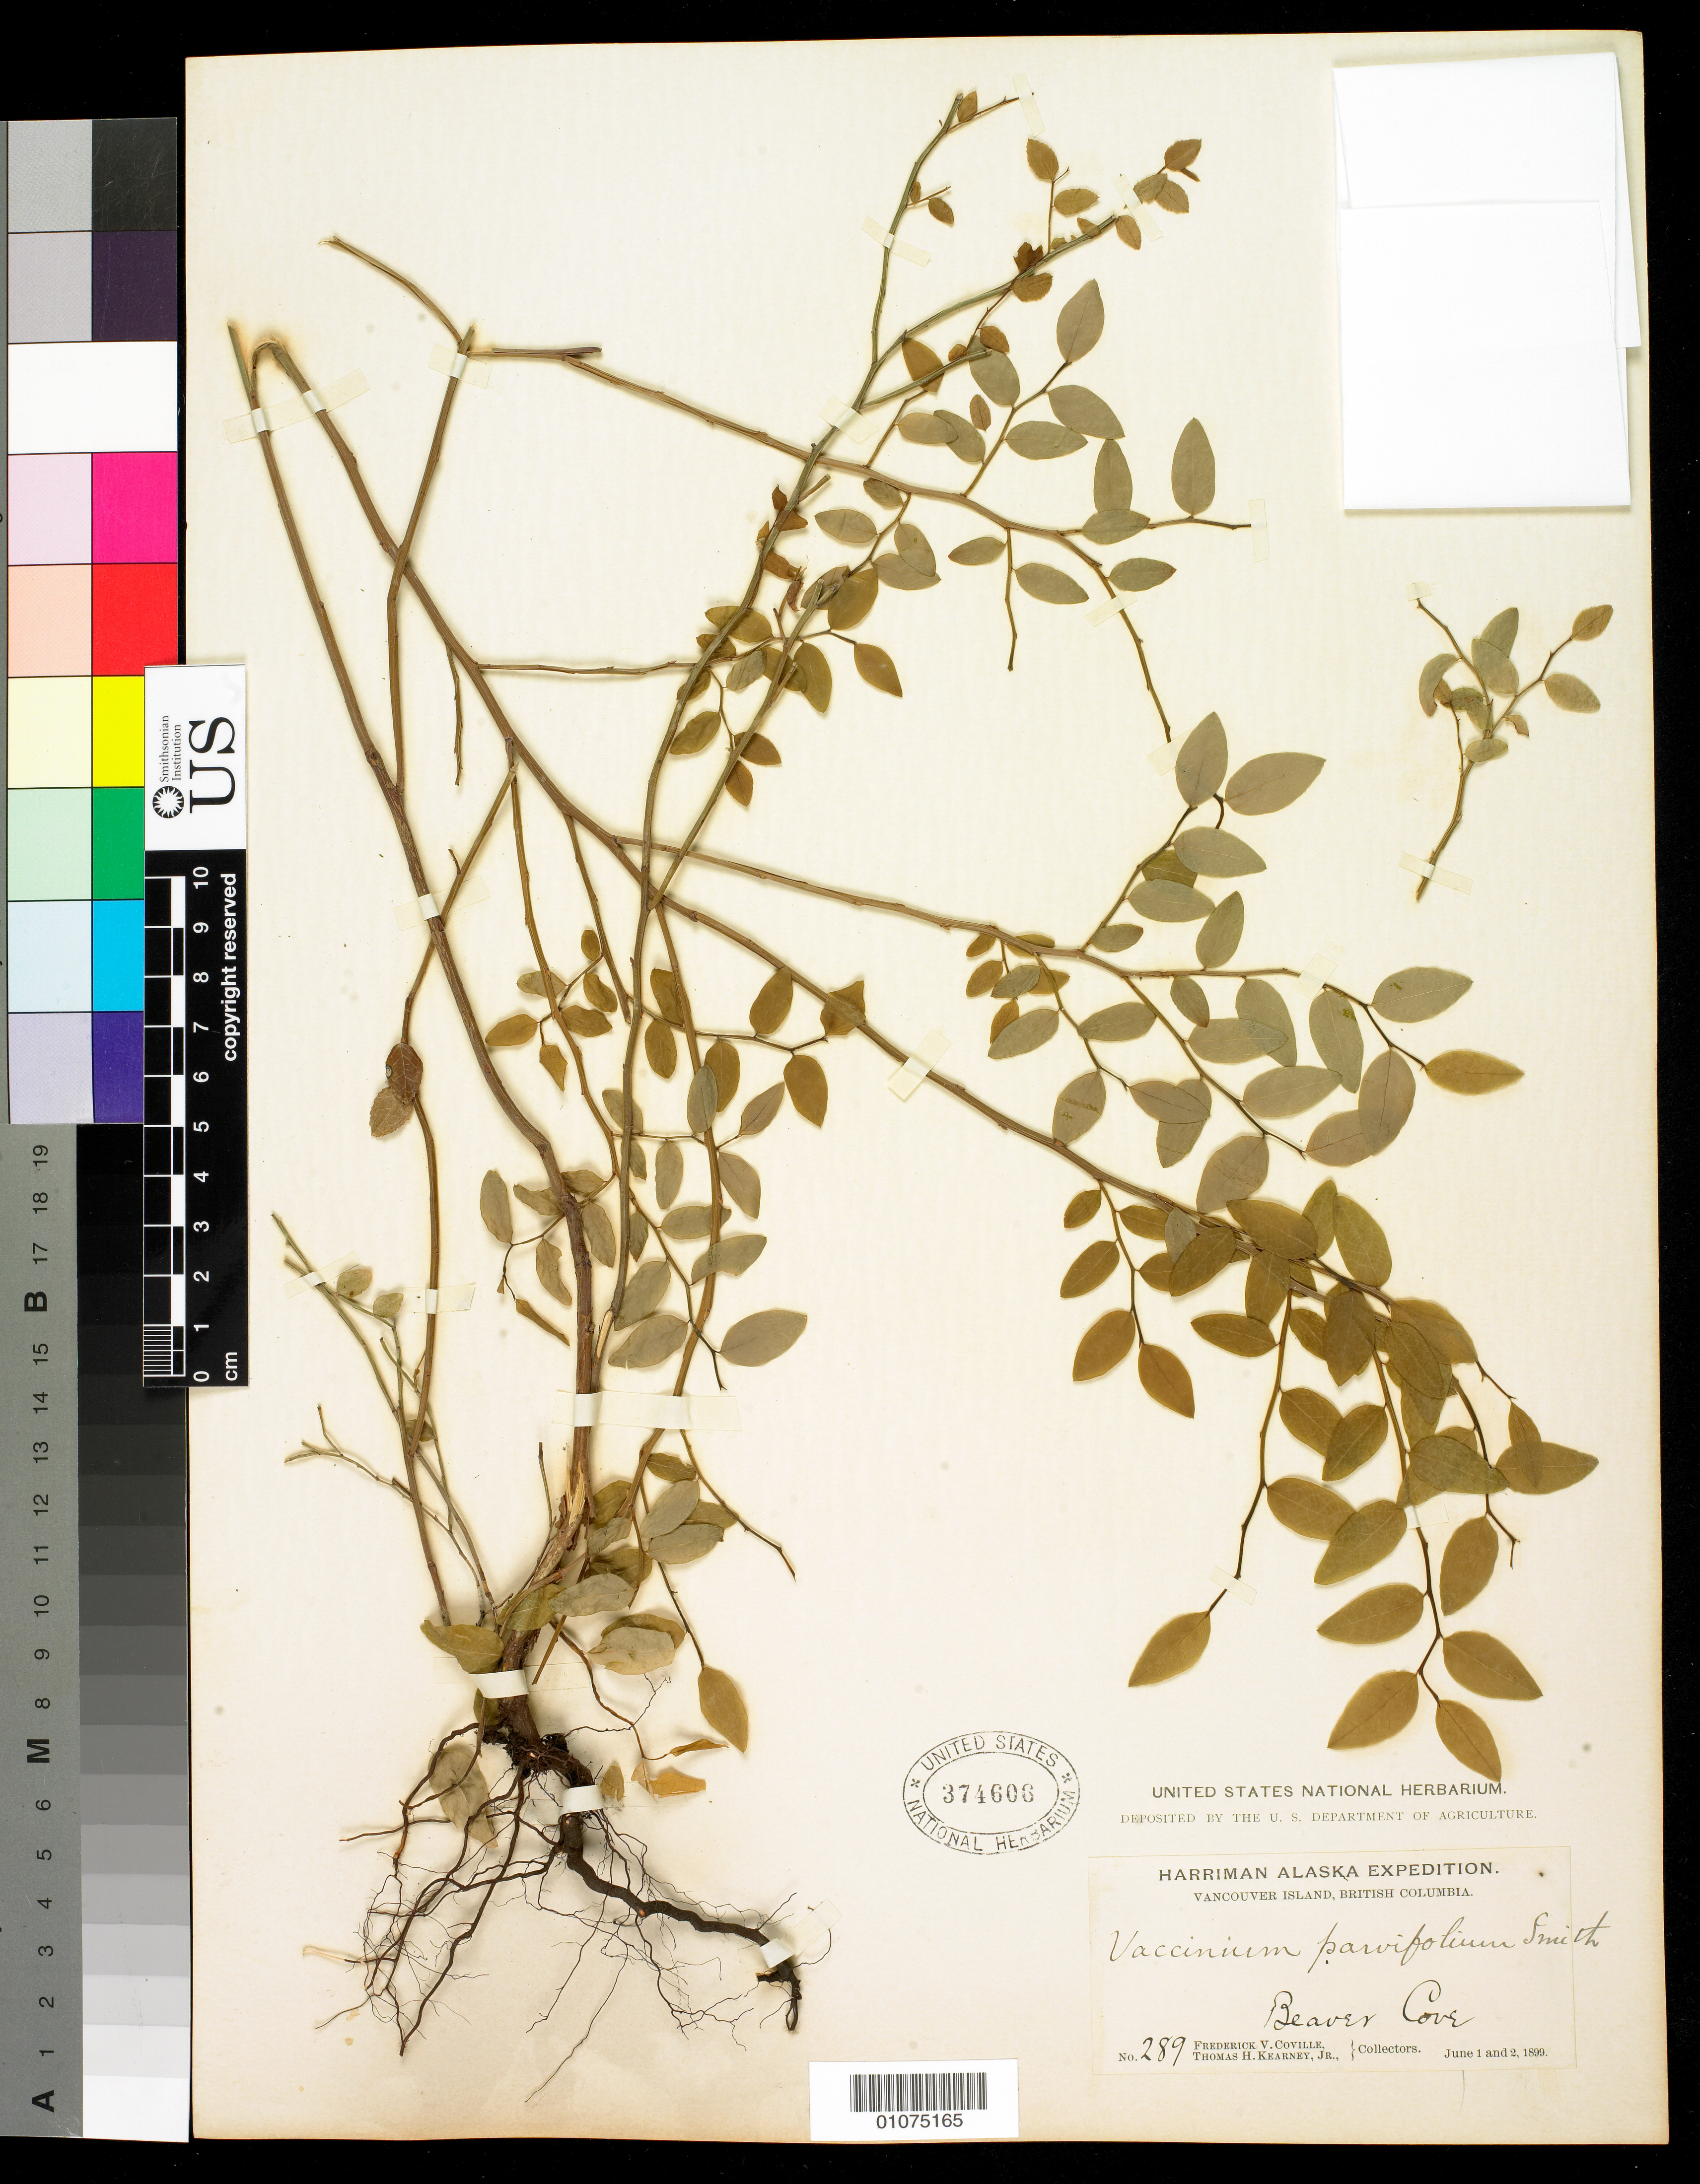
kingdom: Plantae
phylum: Tracheophyta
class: Magnoliopsida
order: Ericales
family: Ericaceae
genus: Vaccinium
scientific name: Vaccinium parvifolium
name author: Small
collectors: F. V. Coville & T. H. Kearney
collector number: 289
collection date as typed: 1 Jun 1899 and 2 Jun 1899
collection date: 1899-06-01,1899-06-02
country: Canada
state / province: British Columbia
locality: Vancouver Island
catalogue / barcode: US 3744606